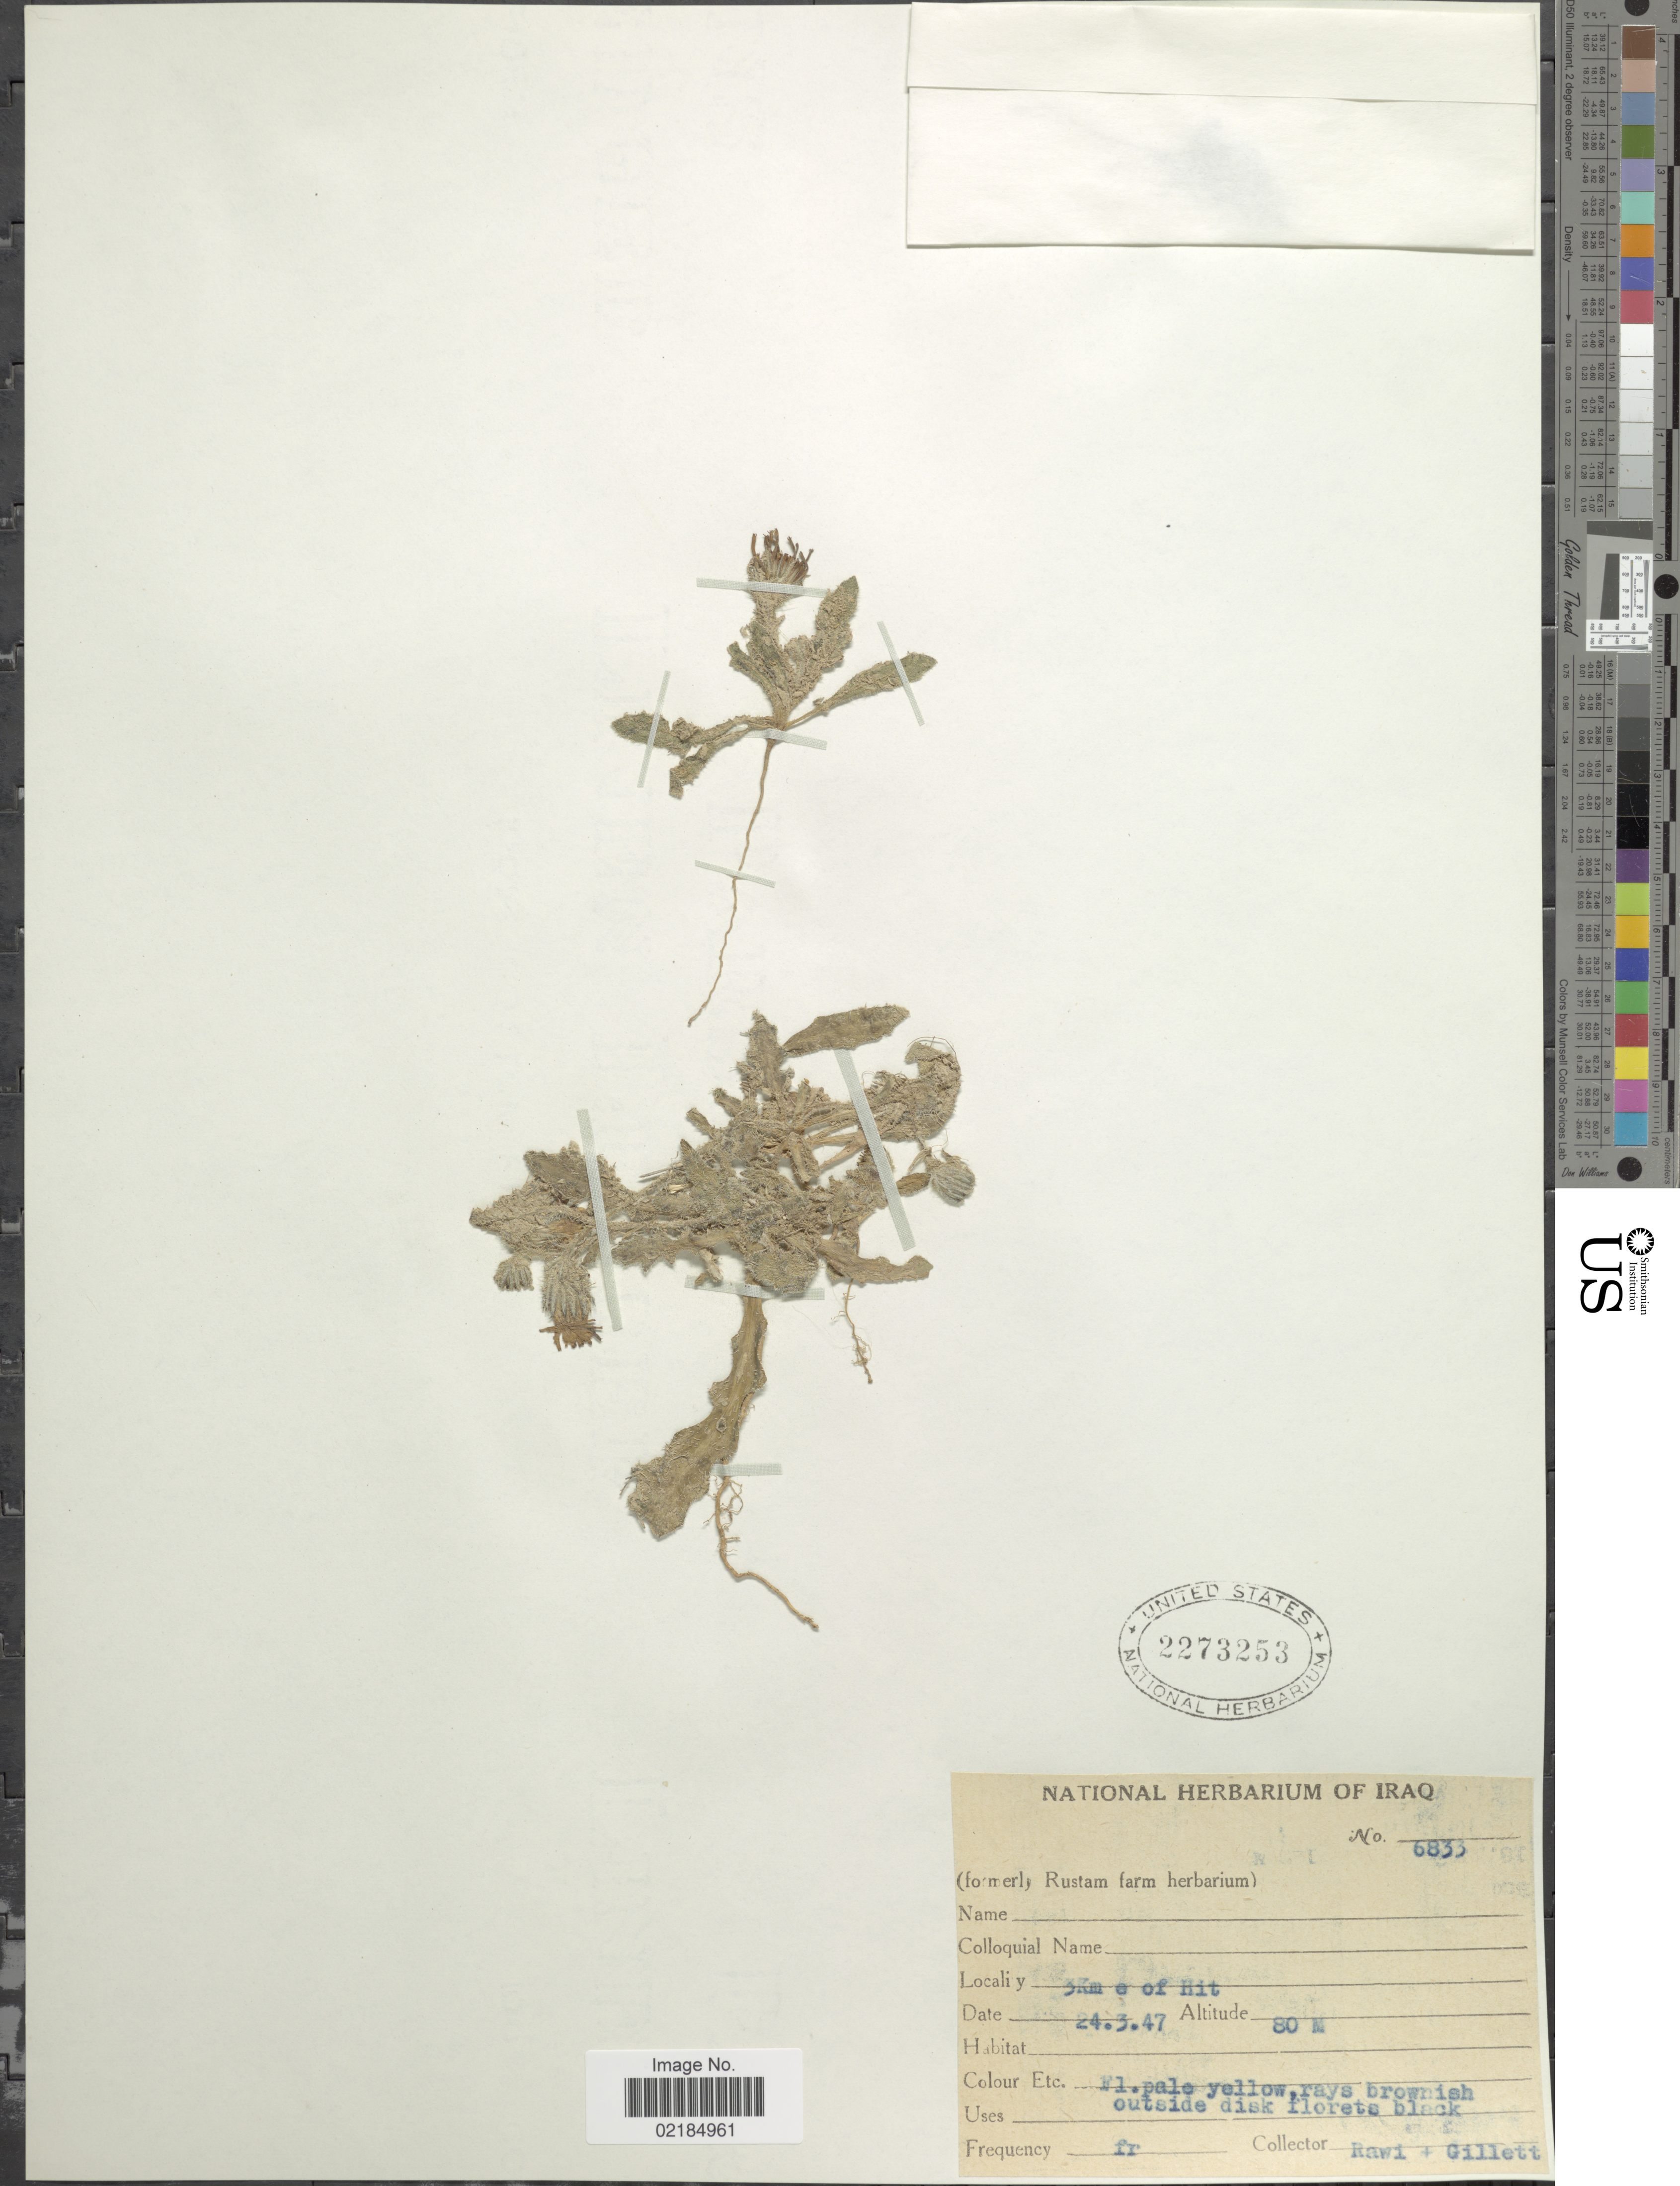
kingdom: Plantae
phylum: Tracheophyta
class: Magnoliopsida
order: Asterales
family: Asteraceae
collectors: -. Rawi & Gillett, --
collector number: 6833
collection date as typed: Transcribed d/m/y: 24/3/47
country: Iraq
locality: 3Km e of Hit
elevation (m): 80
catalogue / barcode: US 2273253